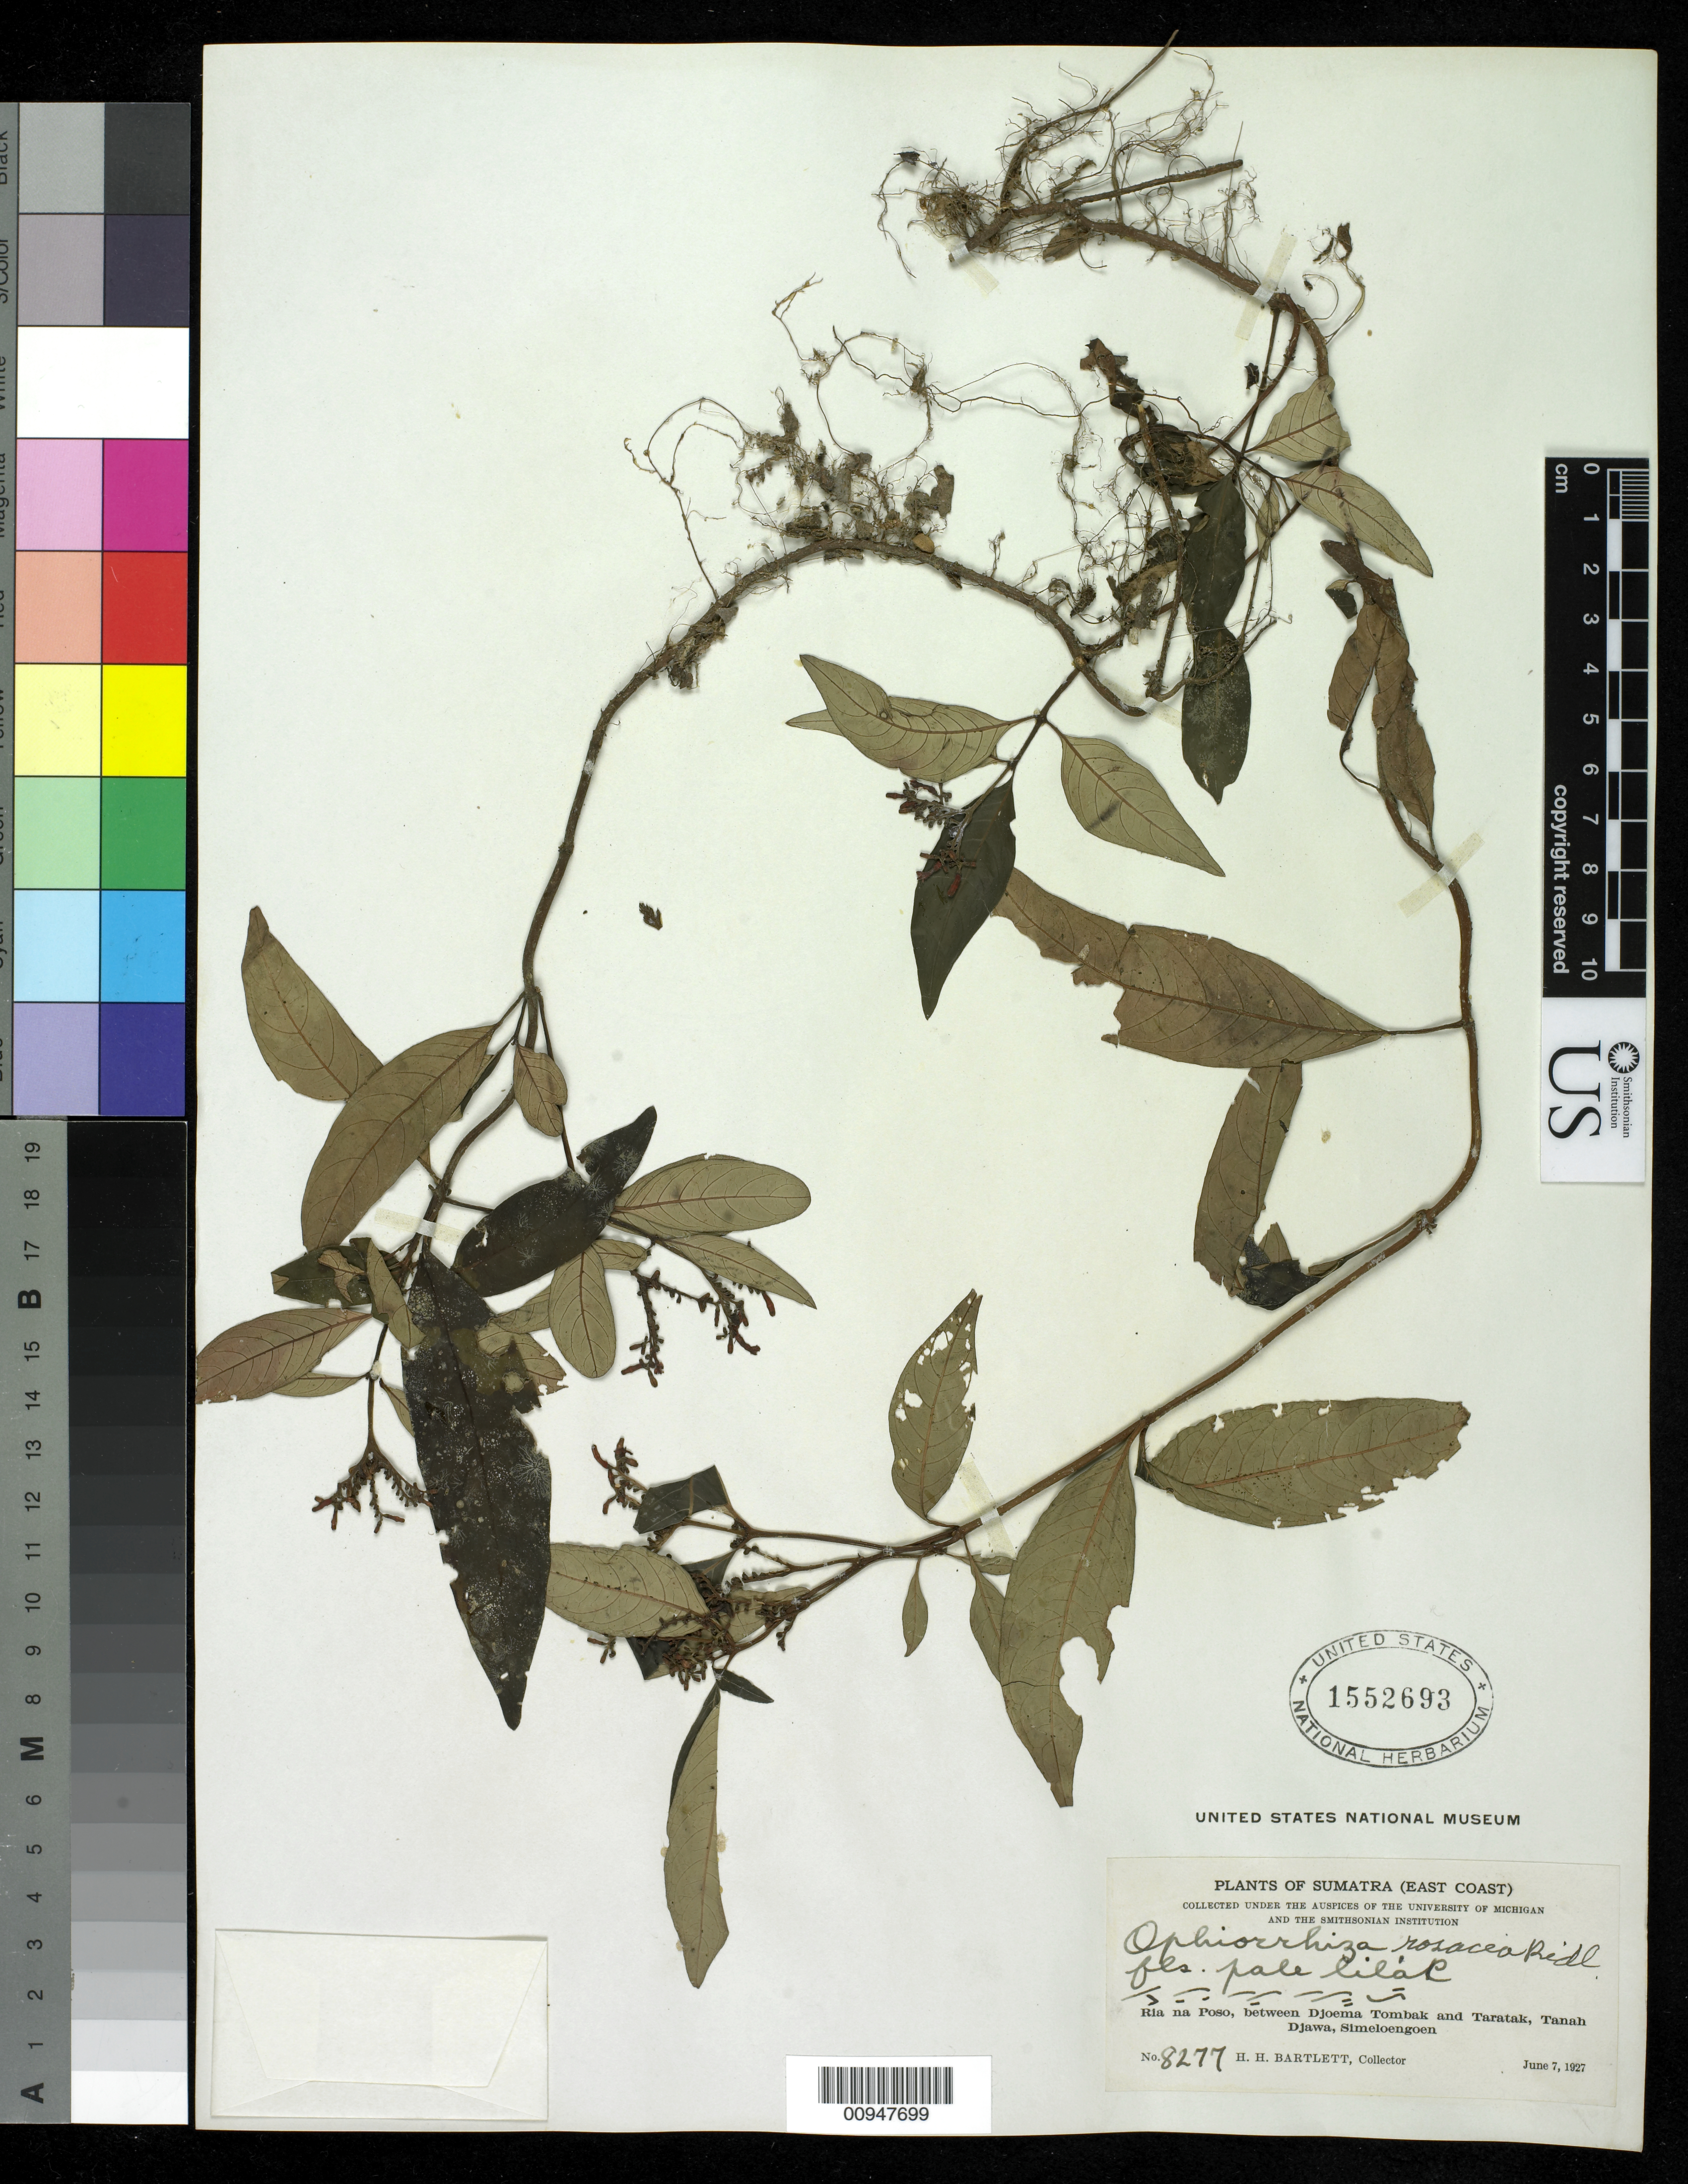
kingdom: Plantae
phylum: Tracheophyta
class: Magnoliopsida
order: Gentianales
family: Rubiaceae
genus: Ophiorrhiza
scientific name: Ophiorrhiza rosacea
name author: Ridl.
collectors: H. H. Bartlett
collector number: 8277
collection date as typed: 07 Jun 1927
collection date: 1927-06-07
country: Indonesia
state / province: Sumatra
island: Sumatra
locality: Ria na Poso, bet. Djoema Tombak and tatatak, tanah Djawa, Simeloengoen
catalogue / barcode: US 1552693